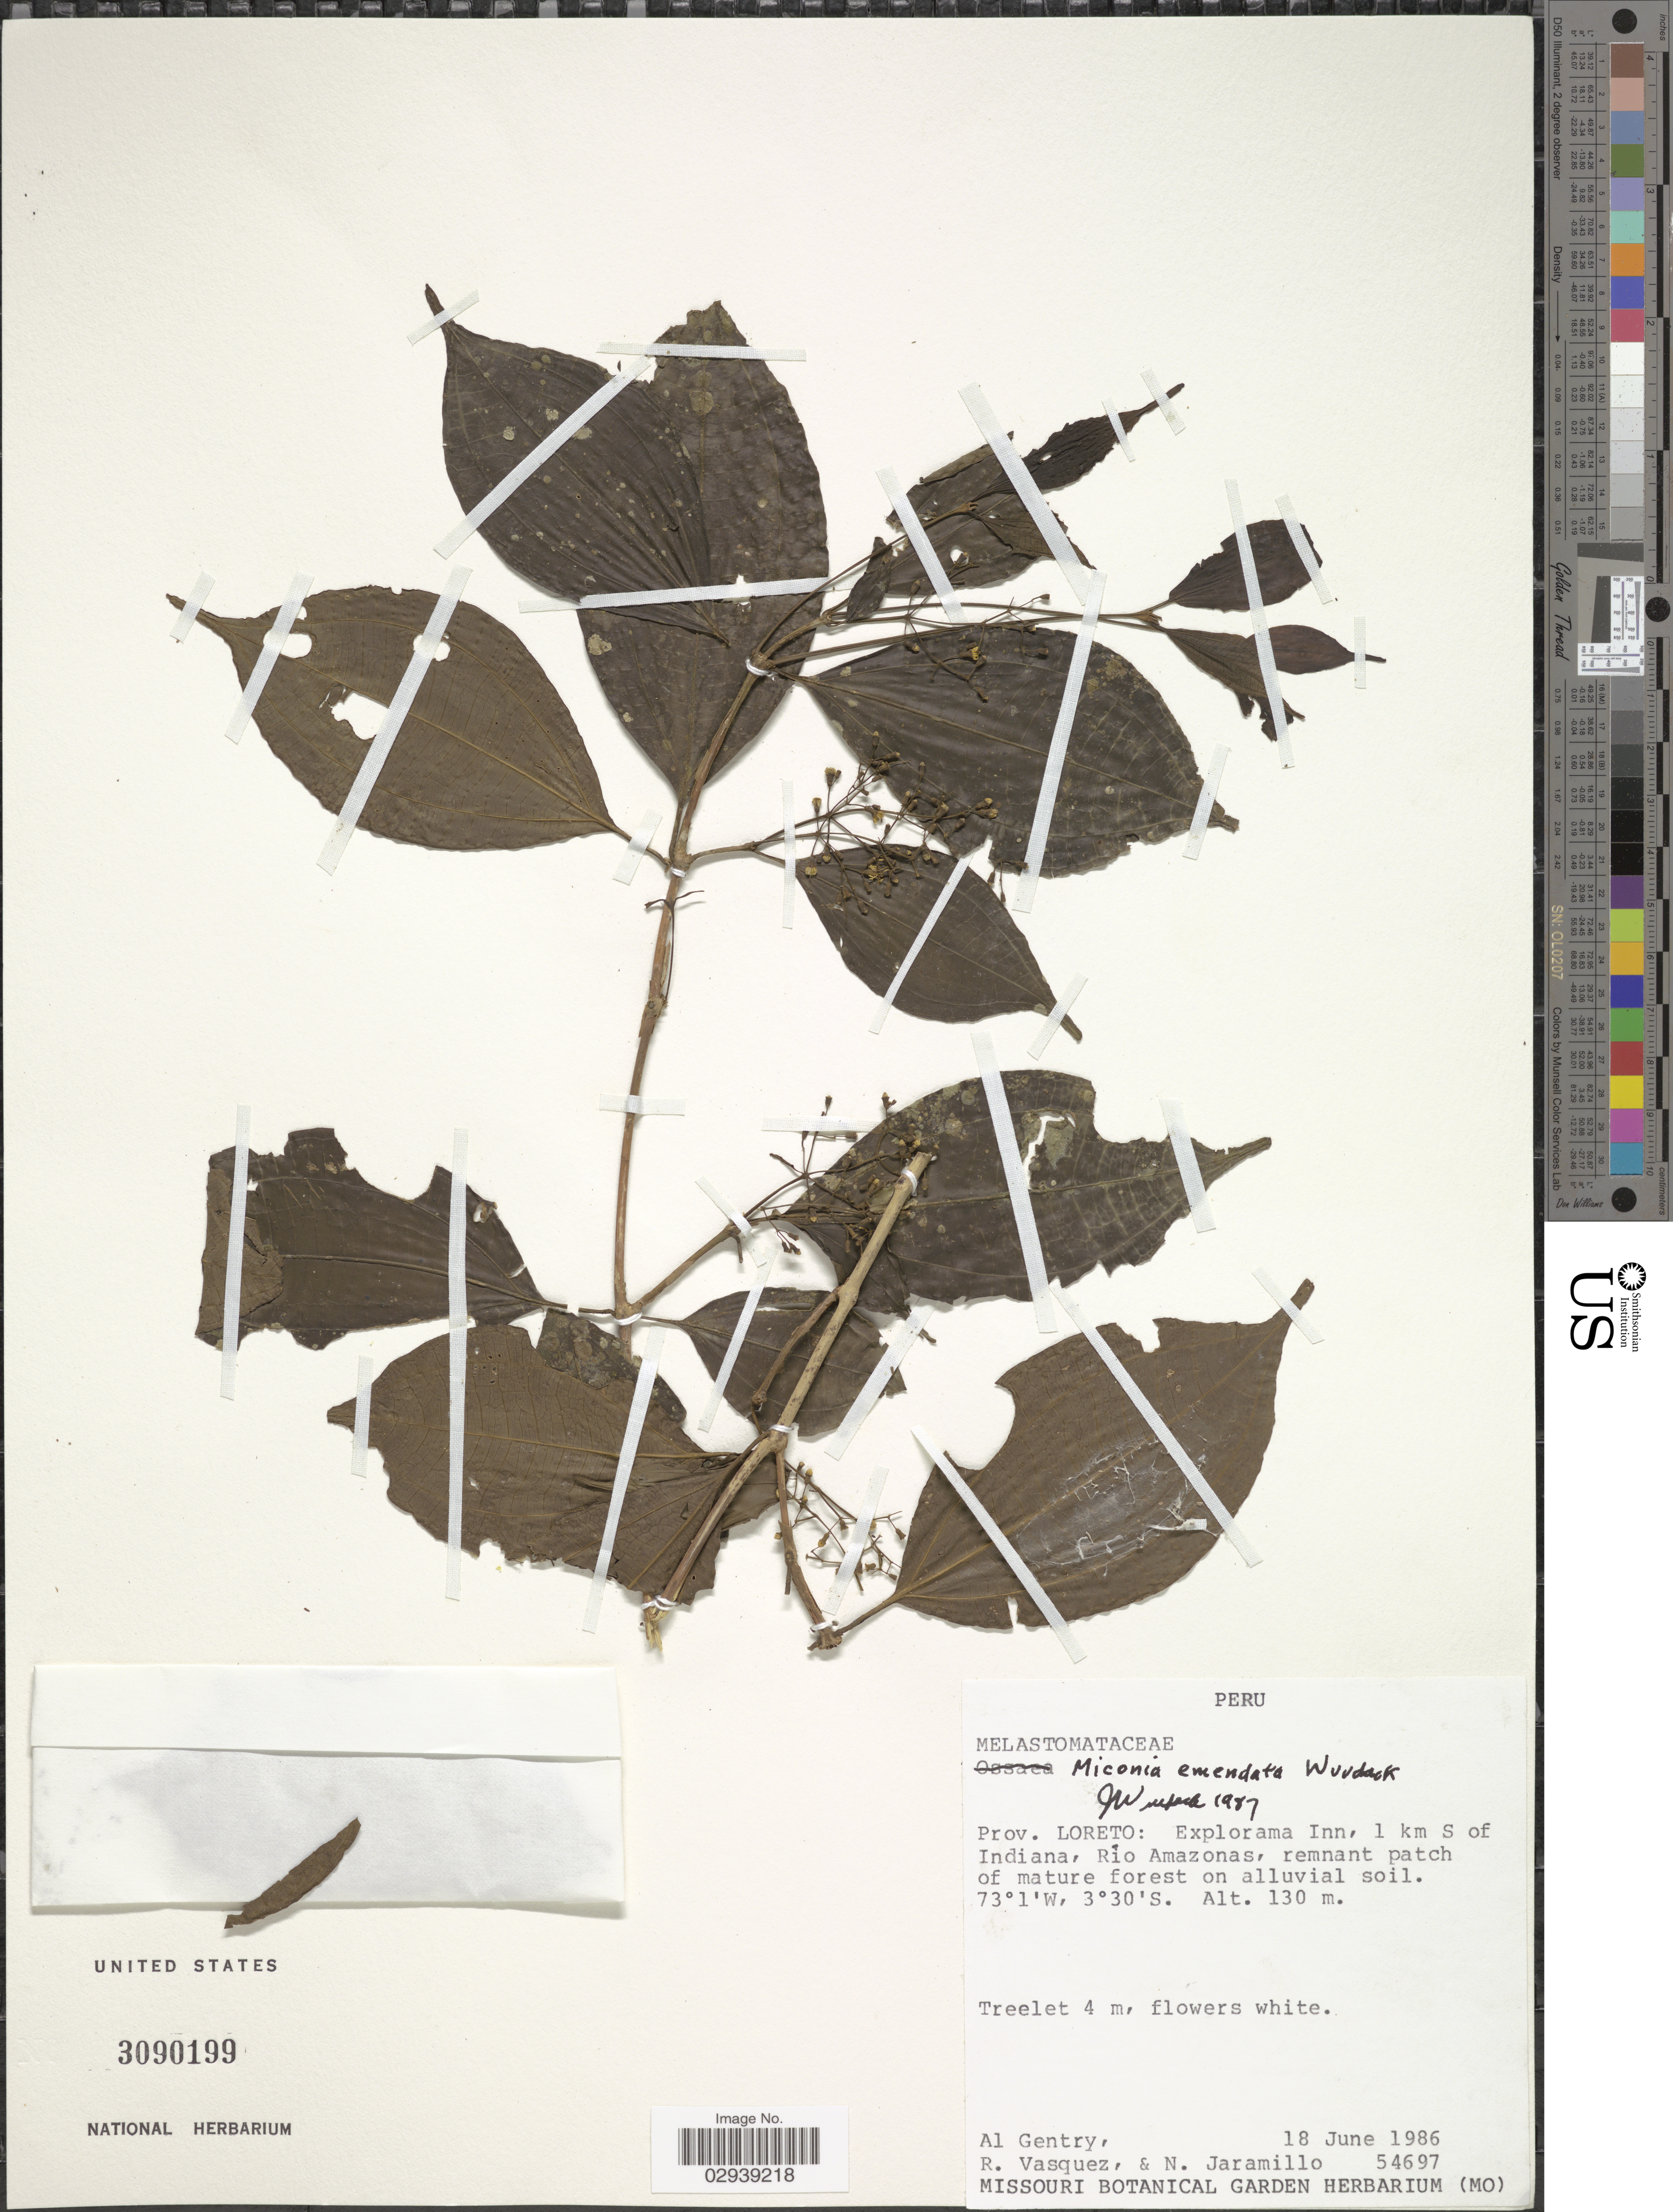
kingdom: Plantae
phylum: Tracheophyta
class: Magnoliopsida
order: Myrtales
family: Melastomataceae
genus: Miconia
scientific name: Miconia emendata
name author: Wurdack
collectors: A. H. Gentry, R. Vasquez & N. Jaramillo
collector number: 54697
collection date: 1986-06-18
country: Peru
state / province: Loreto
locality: Explorama Inn, 1 km S of Indiana, Río Amazonas, remnant patch of mature forest on alluvial soil.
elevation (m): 130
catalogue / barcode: US 3090199